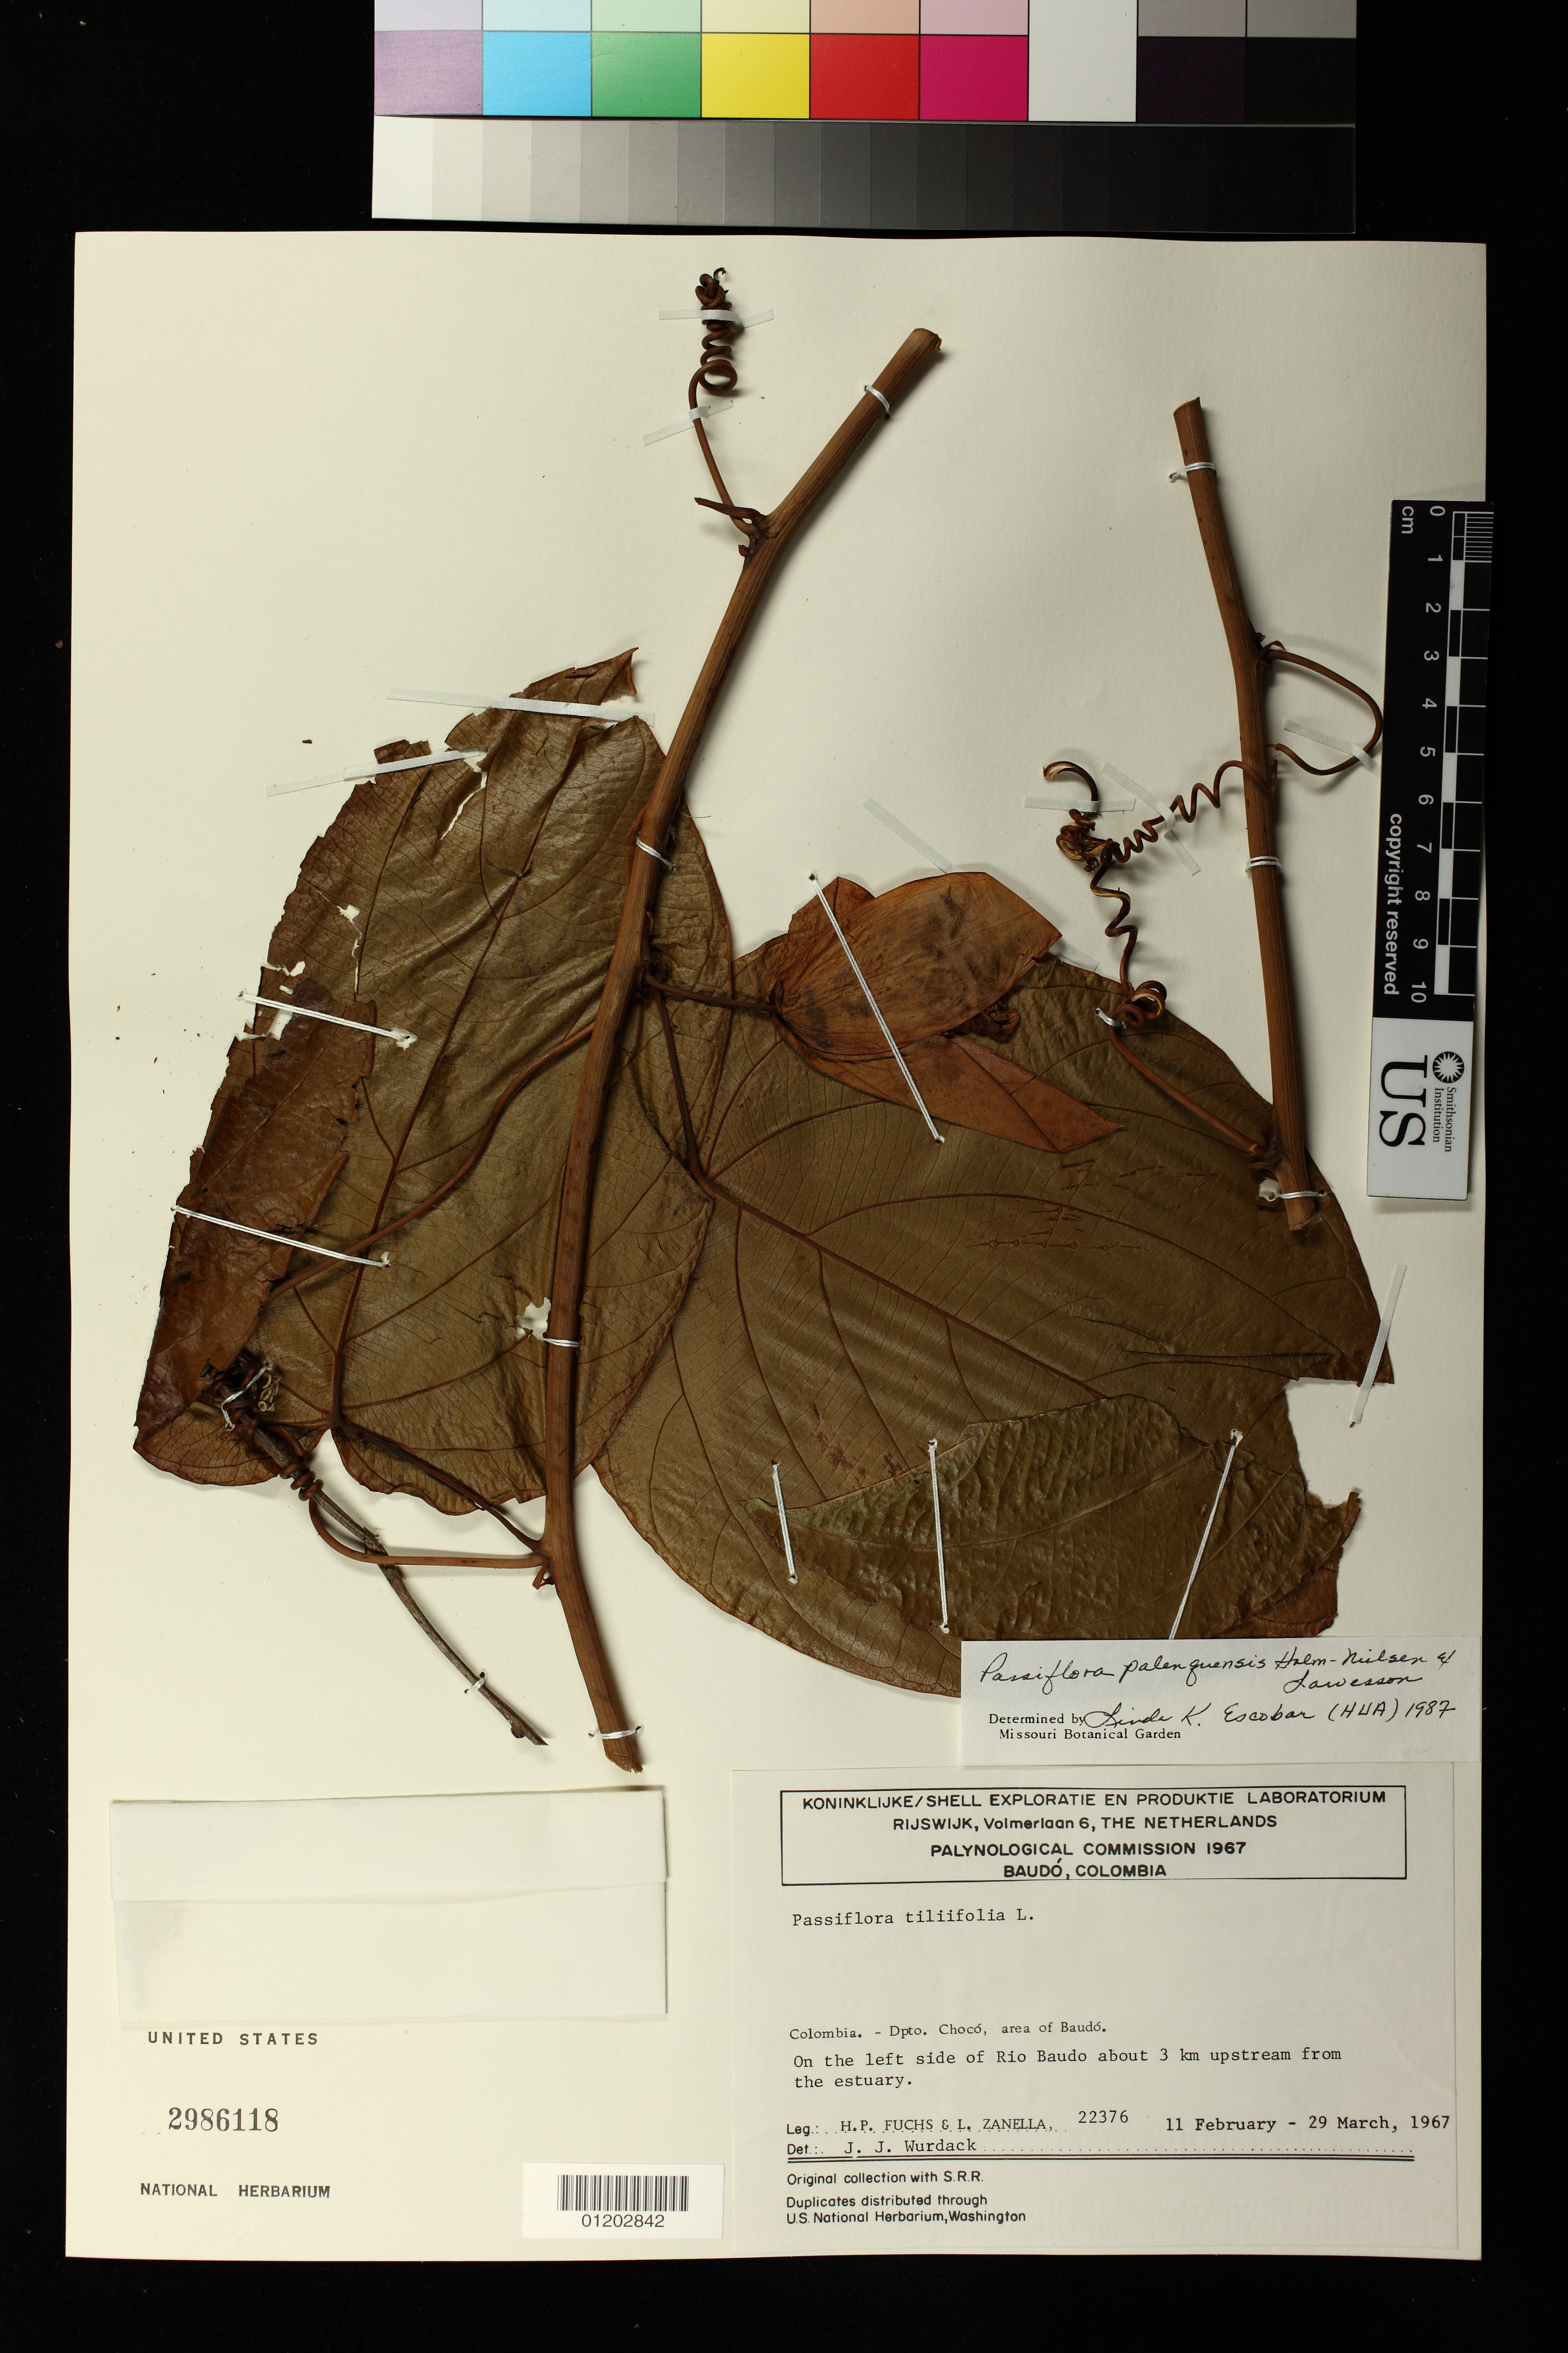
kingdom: Plantae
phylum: Tracheophyta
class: Magnoliopsida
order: Malpighiales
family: Passifloraceae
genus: Passiflora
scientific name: Passiflora palenquensis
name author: Holm-Niels. & Lawesson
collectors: H. P. Fuchs & L. Zanella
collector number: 22376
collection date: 1967-02-11/1967-03-29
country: Colombia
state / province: Chocó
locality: Area of Baudo - on the left side of Rio Baudo about 3 km upstream from the estuary.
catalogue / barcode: US 2986118